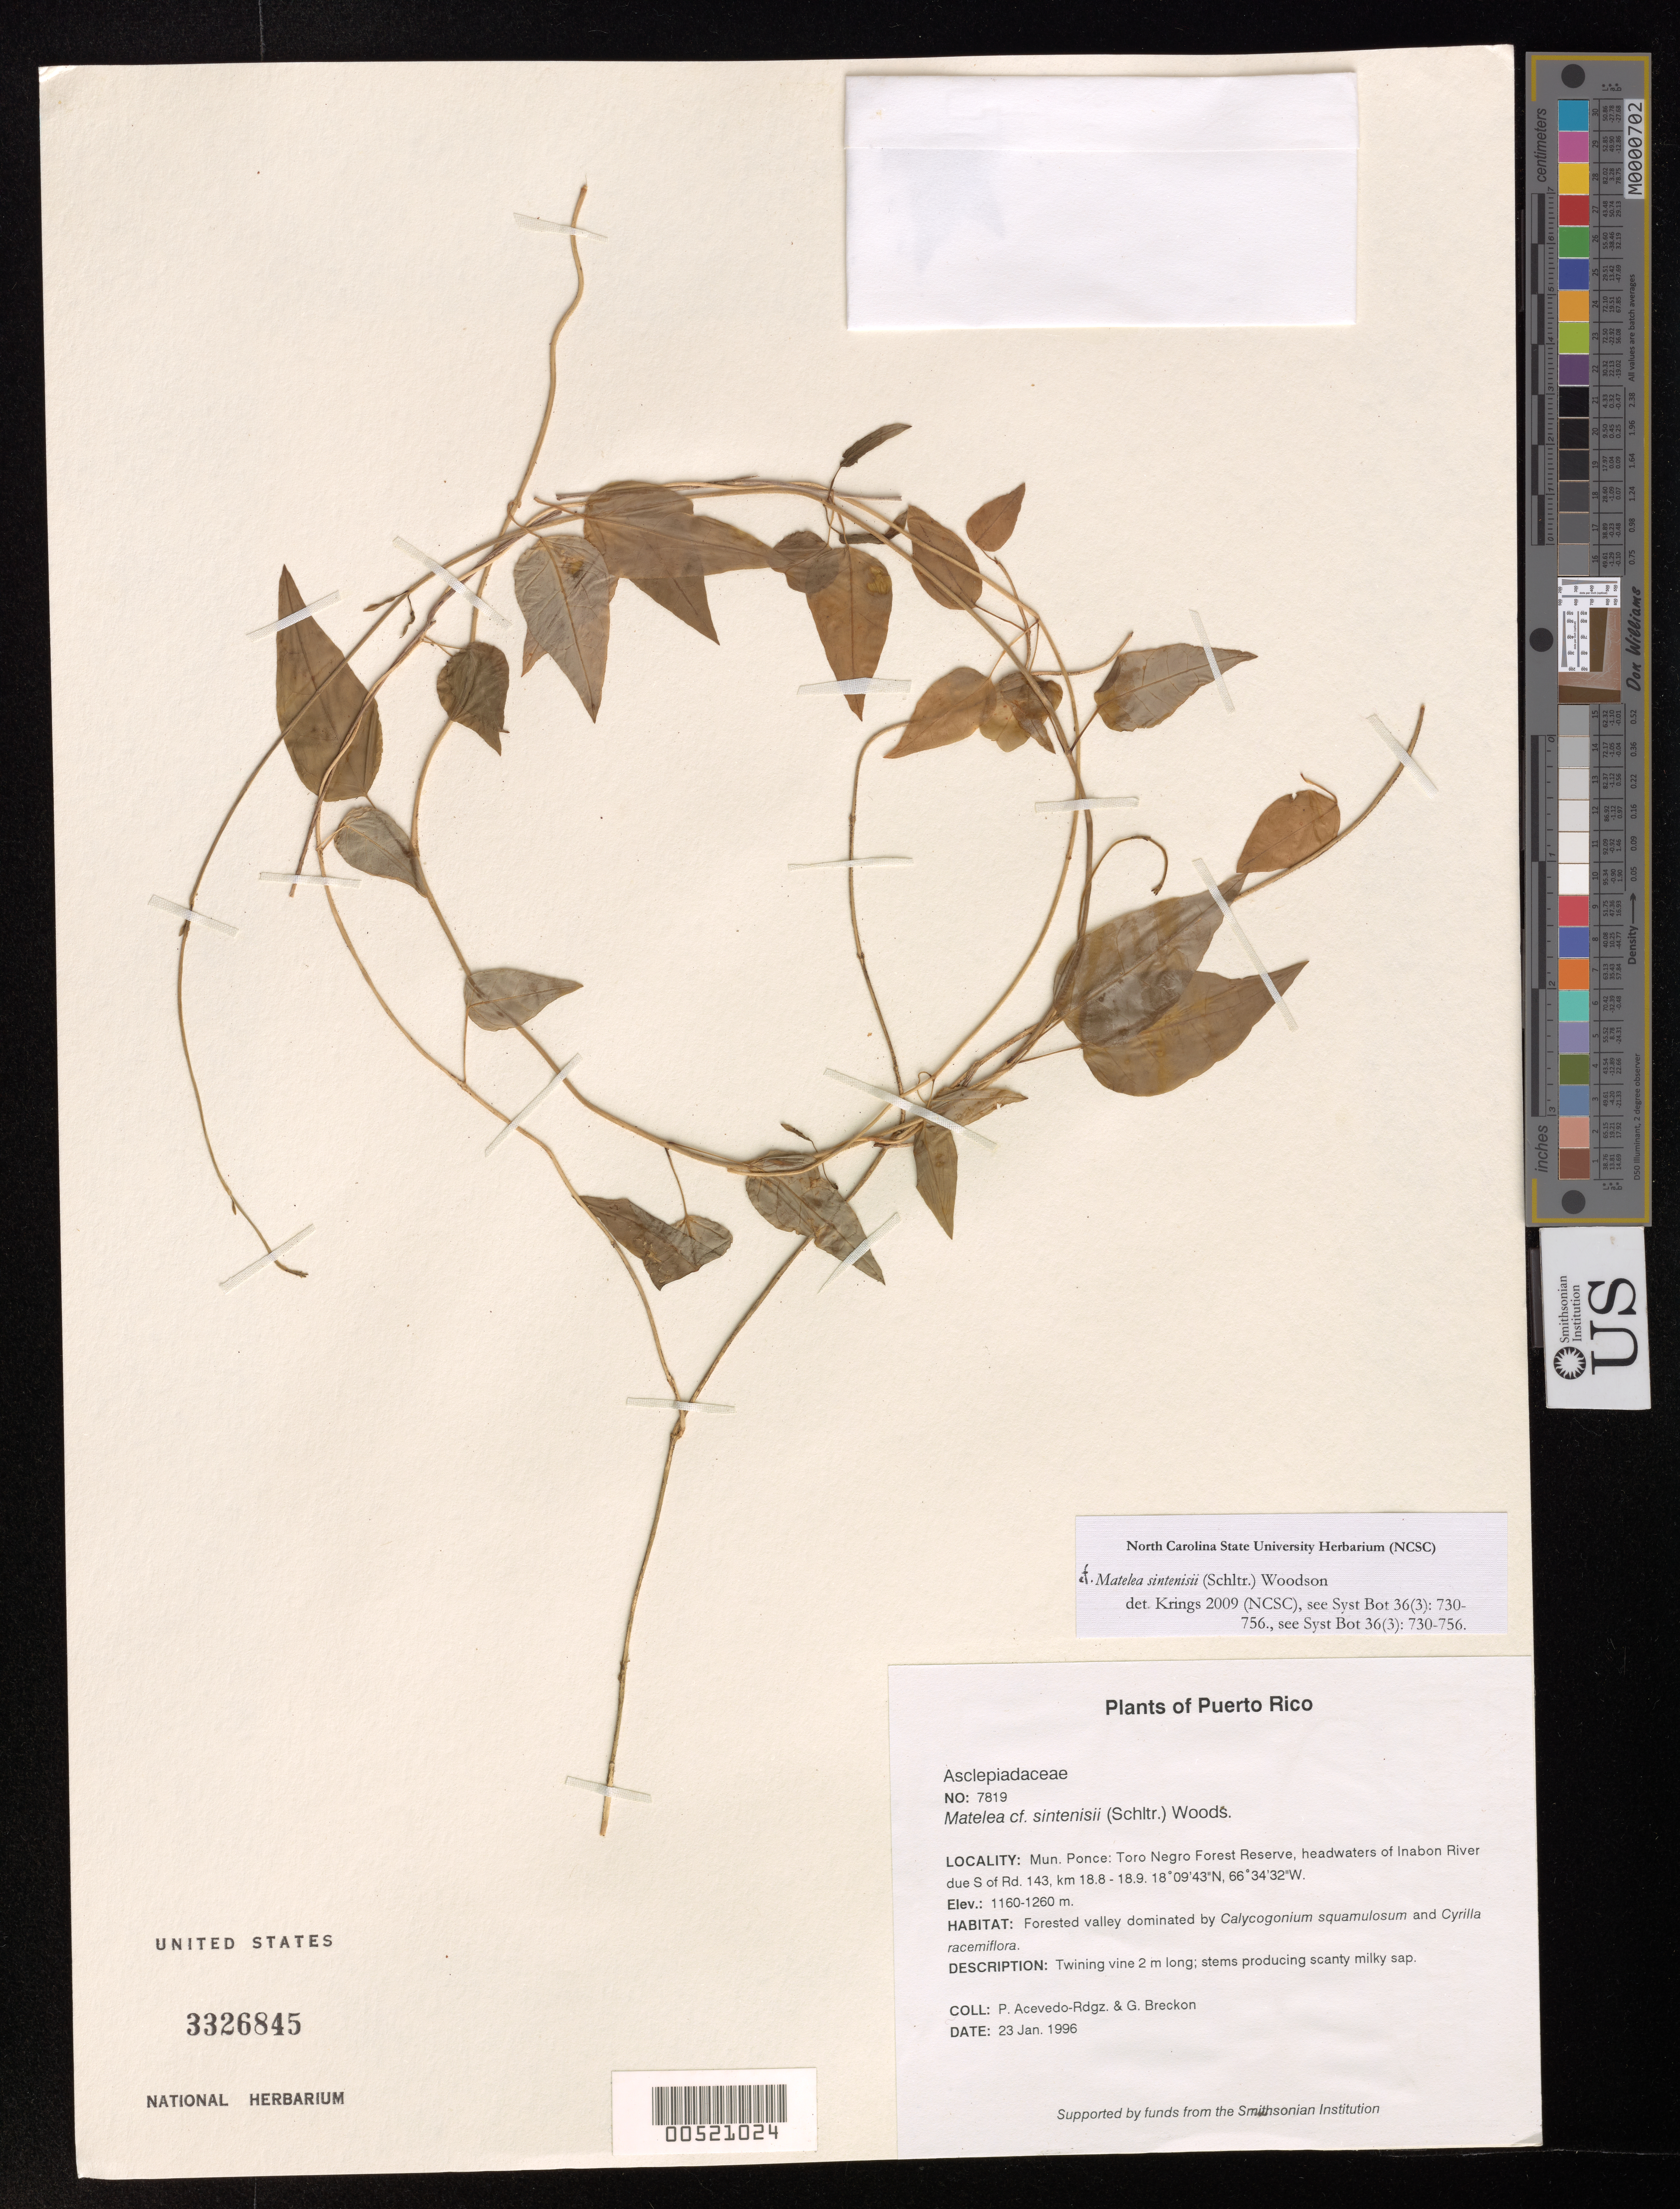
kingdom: Plantae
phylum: Tracheophyta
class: Magnoliopsida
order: Gentianales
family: Apocynaceae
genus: Matelea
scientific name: Matelea sintenisii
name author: (Schltr.) Woodson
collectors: P. Acevedo-Rodr. & G. J. Breckon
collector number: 7819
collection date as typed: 23 Jan 1996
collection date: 1996-01-23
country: Puerto Rico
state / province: Ponce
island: Puerto Rico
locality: Ponce: Jayuya, Toro Negro Forest Reserve, headwaters of Inabon River due S of Rd. 143, km 18.8 - 18.9.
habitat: Forested valley dominated by Calycogonium squamulosum and Cyrilla racemiflora.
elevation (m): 1160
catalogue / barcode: US 3326845